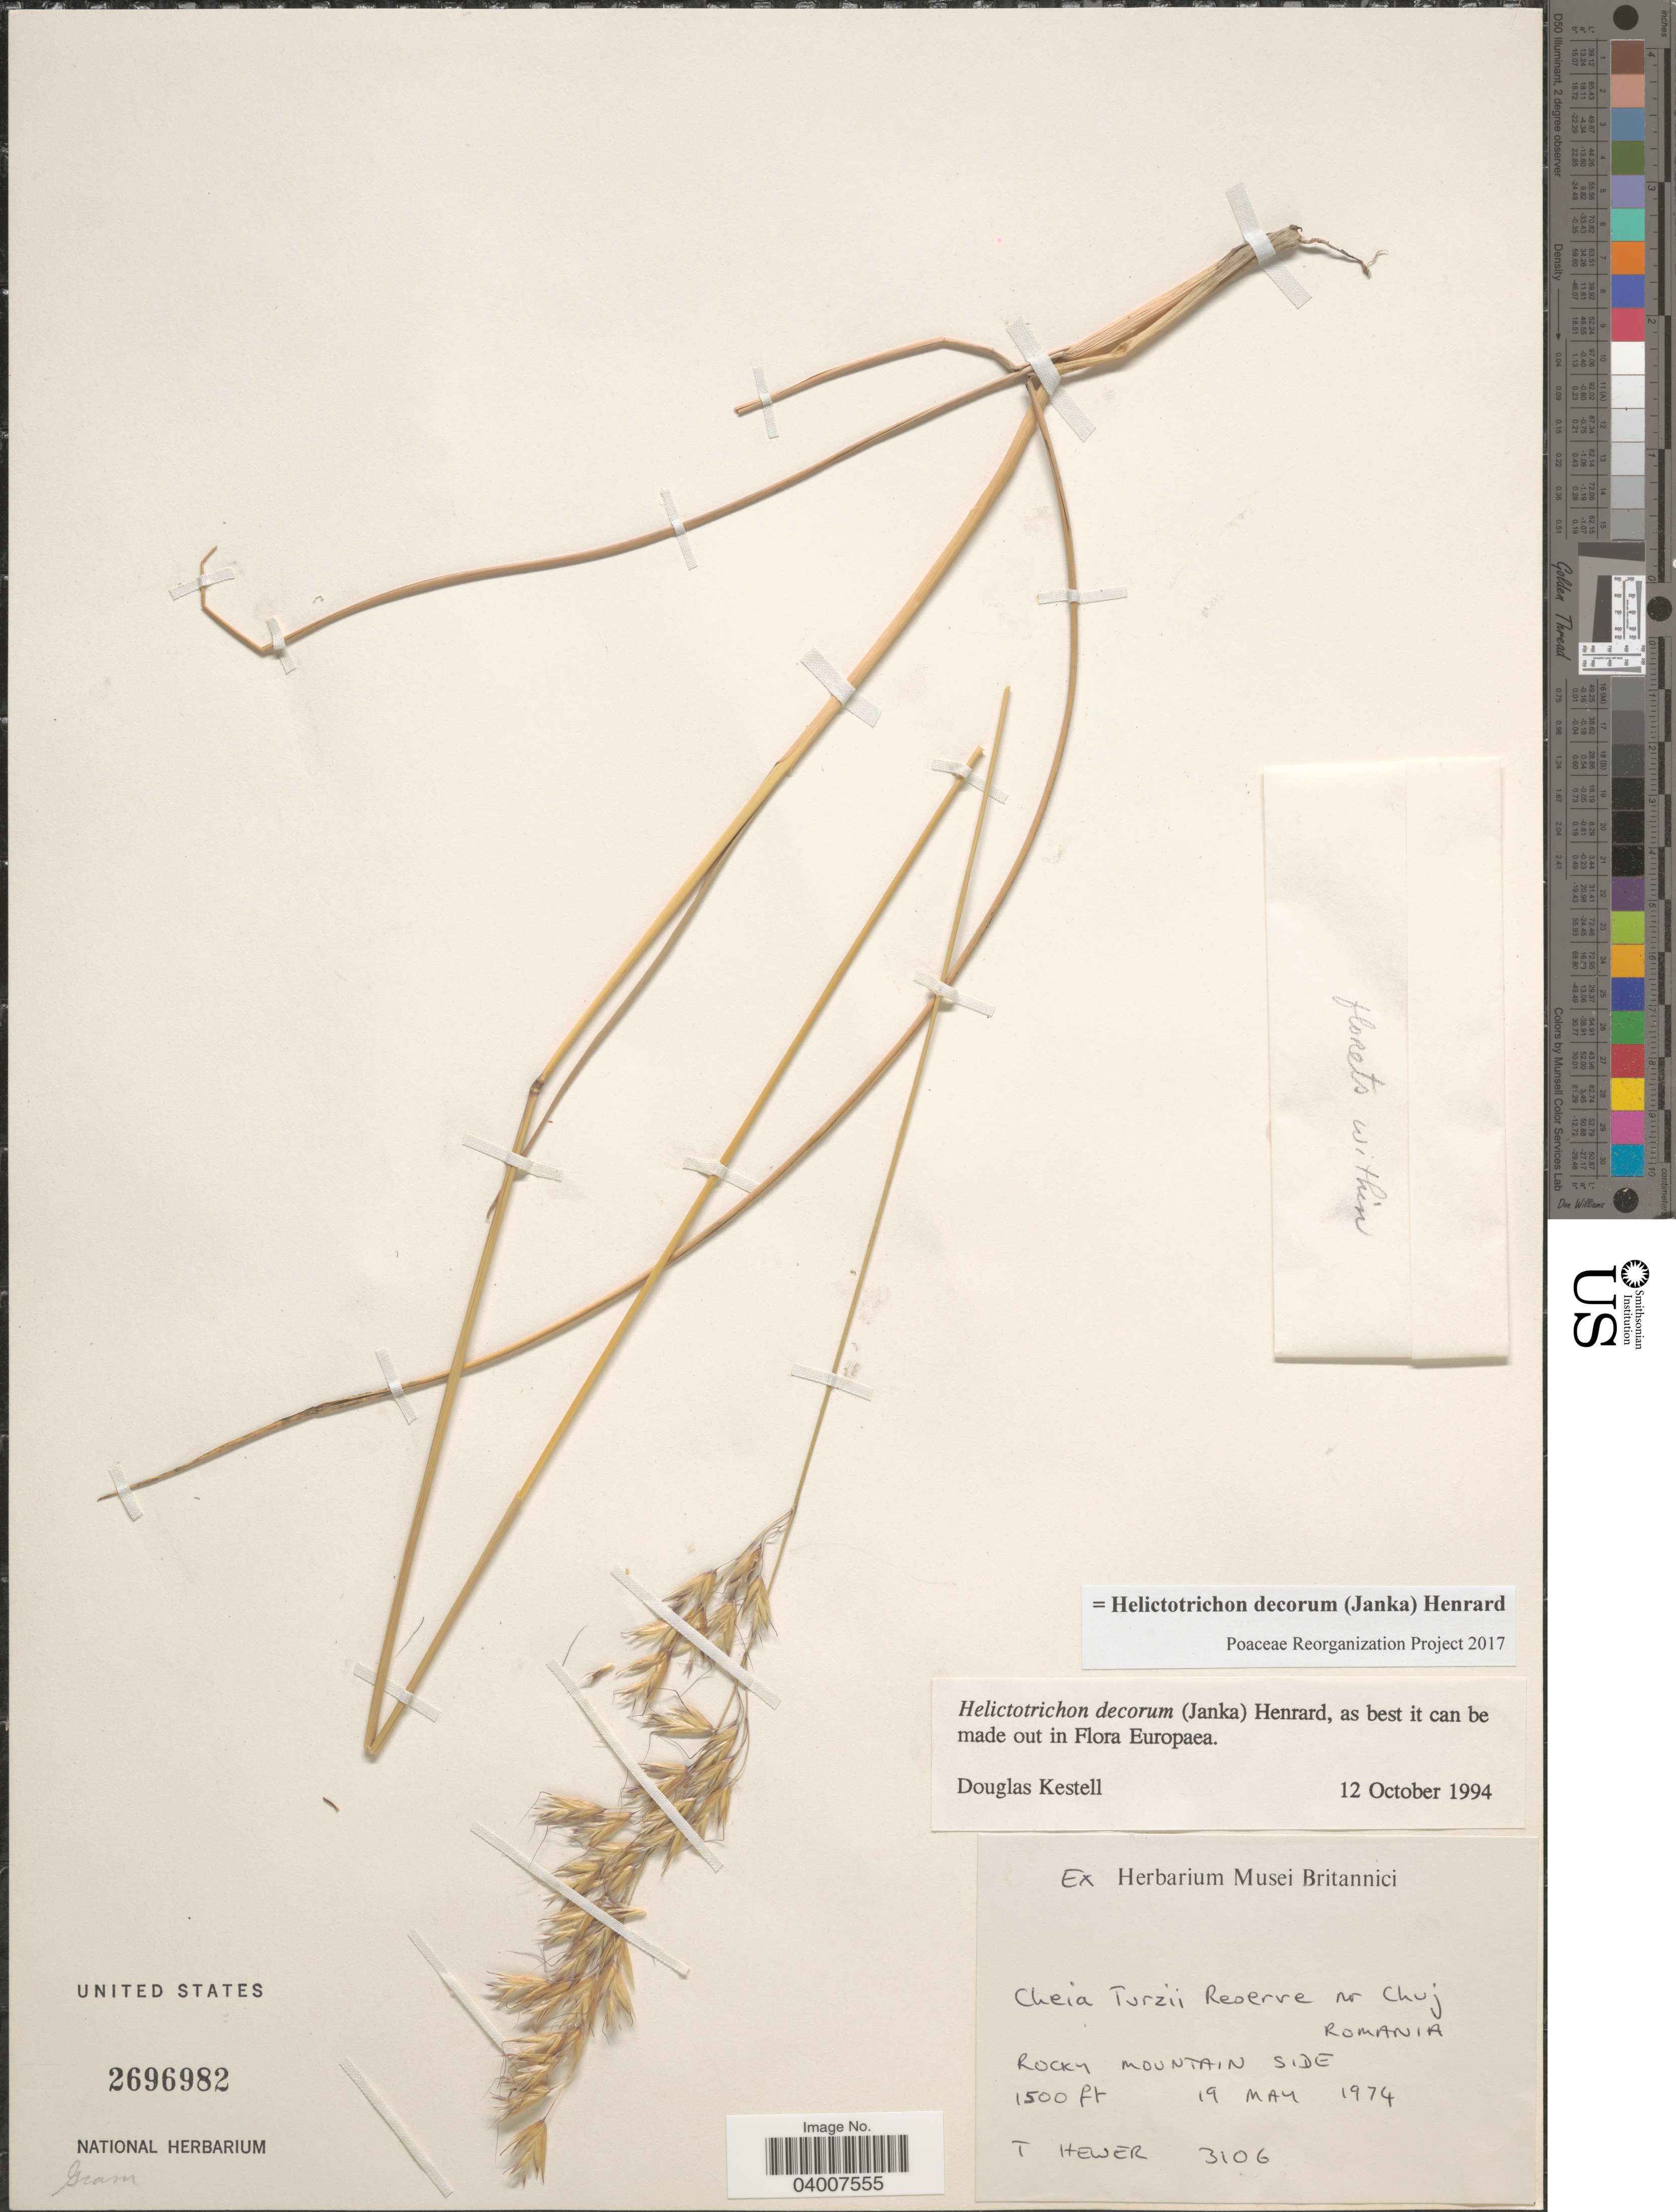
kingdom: Plantae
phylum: Tracheophyta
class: Liliopsida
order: Poales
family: Poaceae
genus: Helictotrichon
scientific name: Helictotrichon decorum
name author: (Janka) Henr.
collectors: T. Hewer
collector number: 3106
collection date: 1974-05-19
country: Romania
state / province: Cluj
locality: Cheia Turzii Reserve nr Cluj. Rocky mountain side.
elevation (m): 457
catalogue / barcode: US 2696982